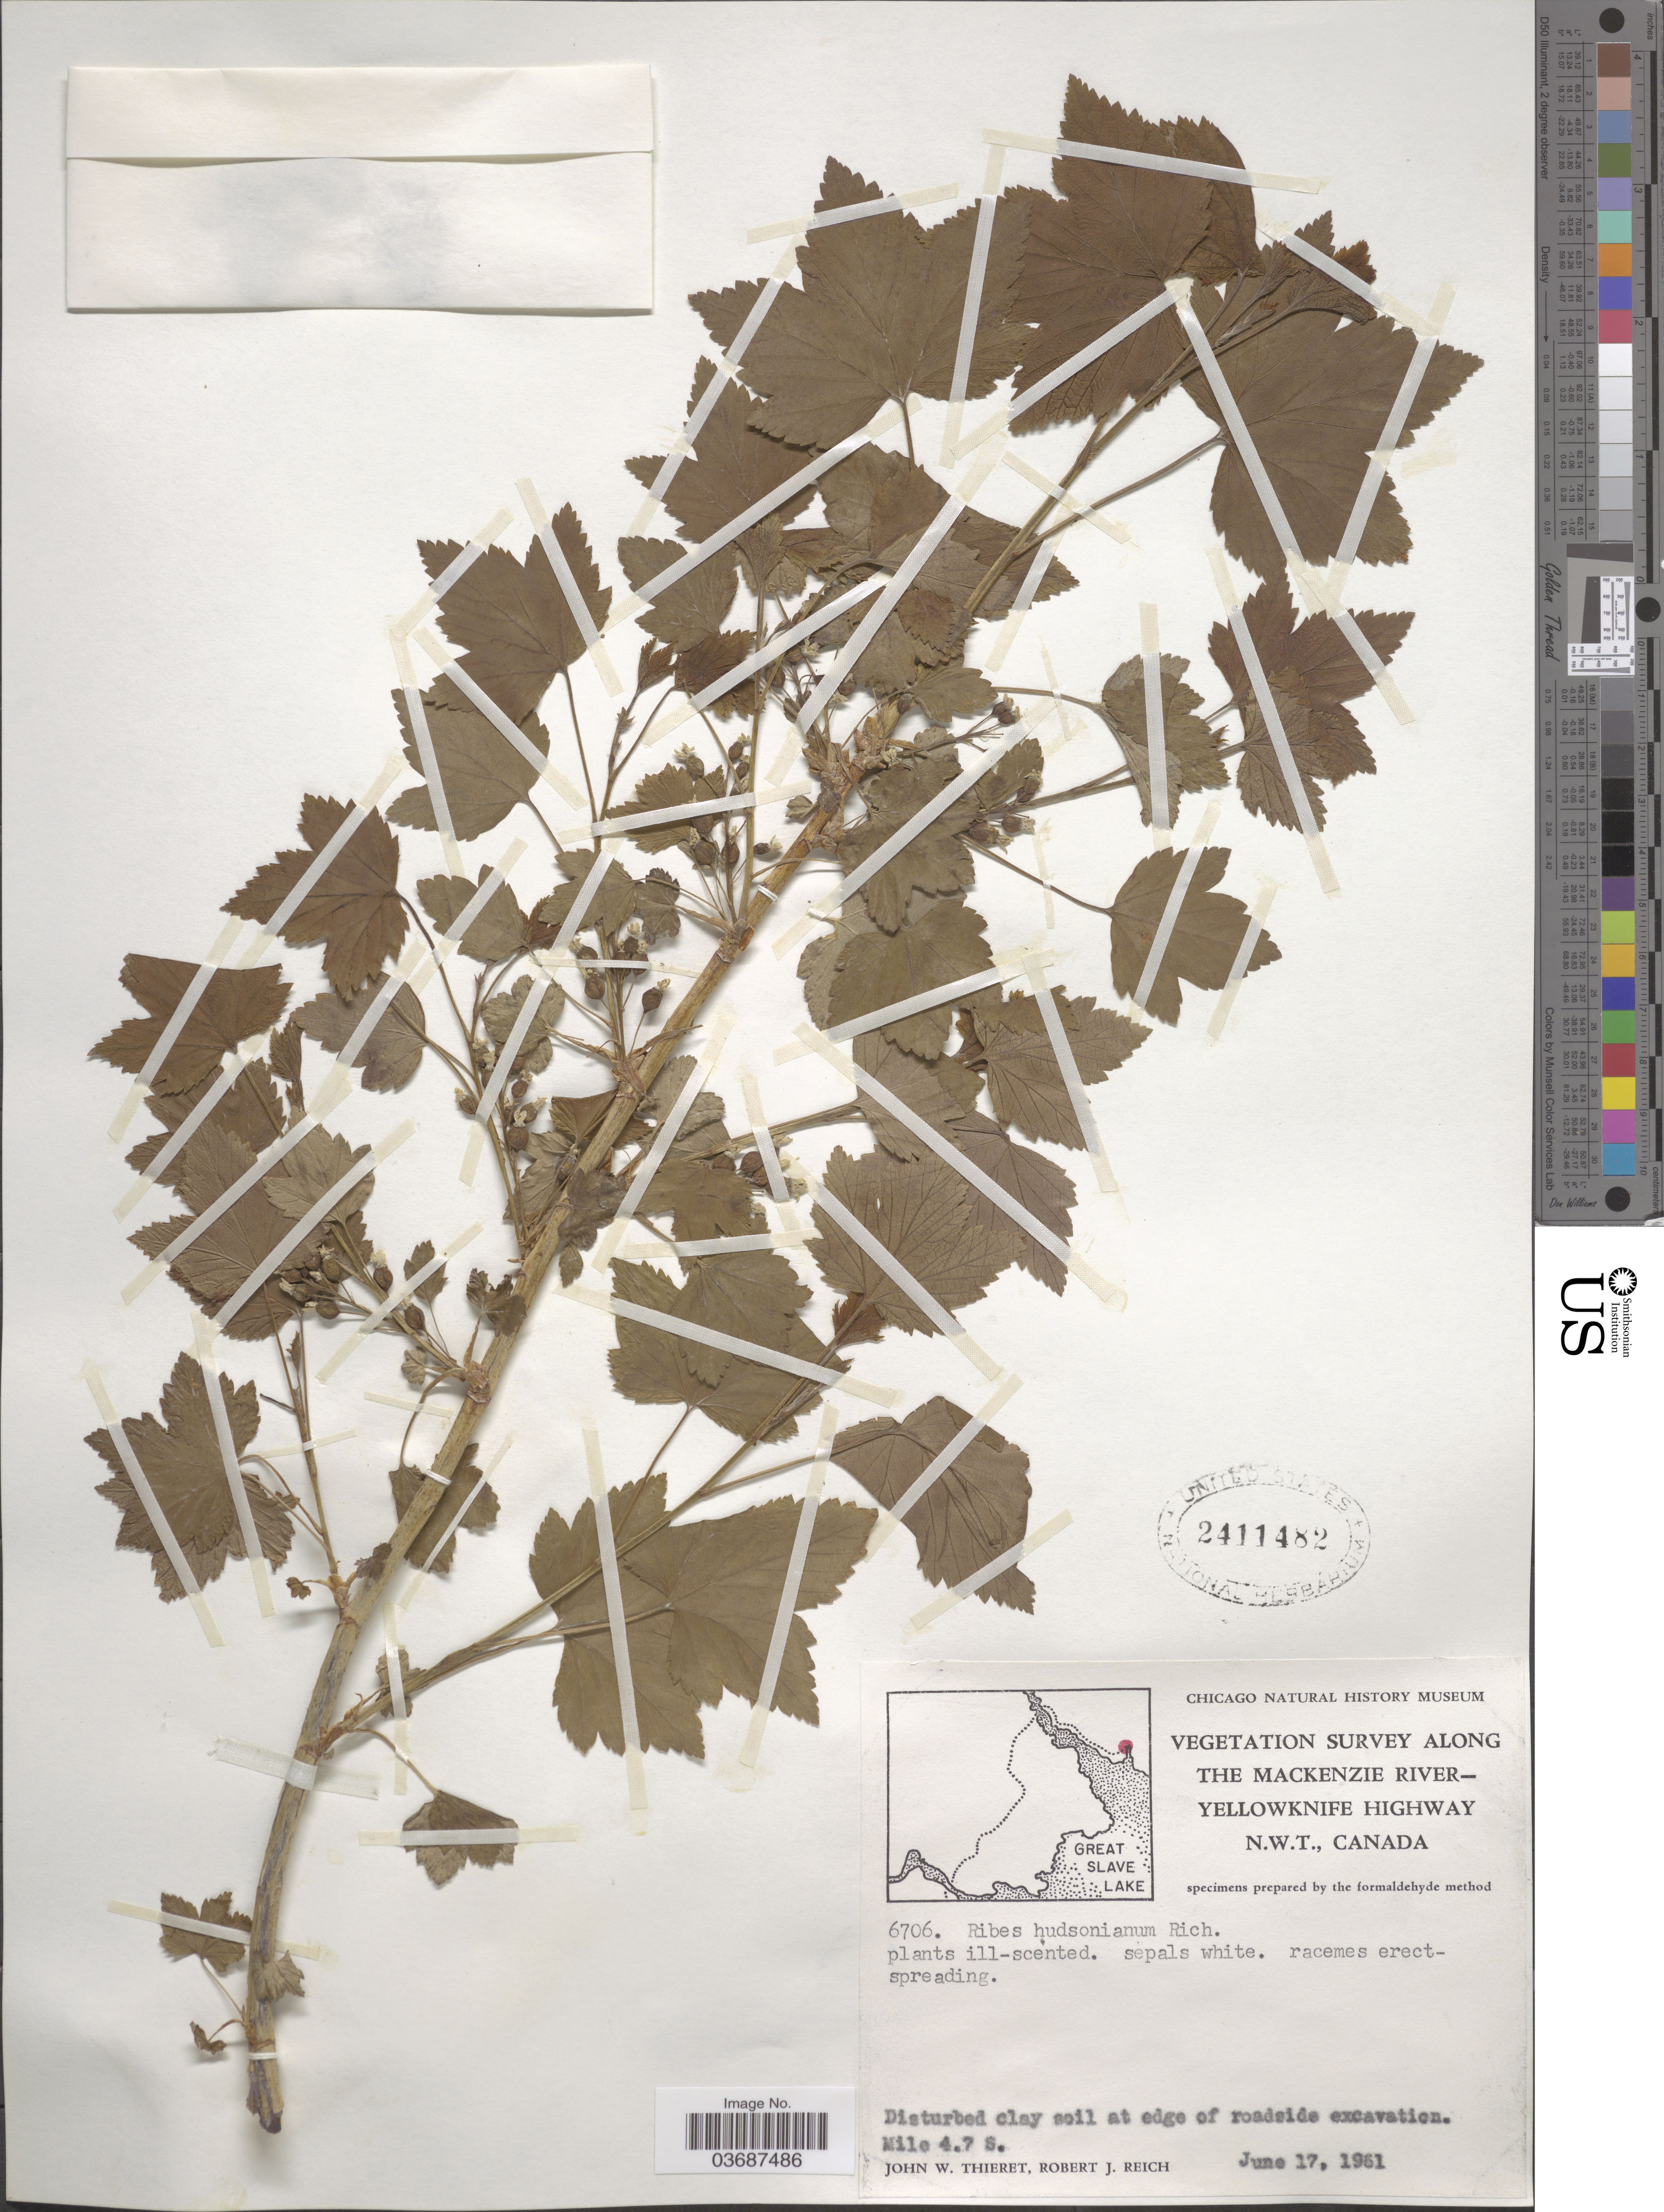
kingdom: Plantae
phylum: Tracheophyta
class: Magnoliopsida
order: Saxifragales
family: Grossulariaceae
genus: Ribes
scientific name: Ribes hudsonianum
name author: Richardson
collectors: J. W. Thieret & R. Reich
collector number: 6706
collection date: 1961-06-17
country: Canada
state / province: Northwest Territories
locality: Vegetation Survey along the Mackenzie River-Yellowknife Highway. Mile. 4.7 S.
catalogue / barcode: US 2411482